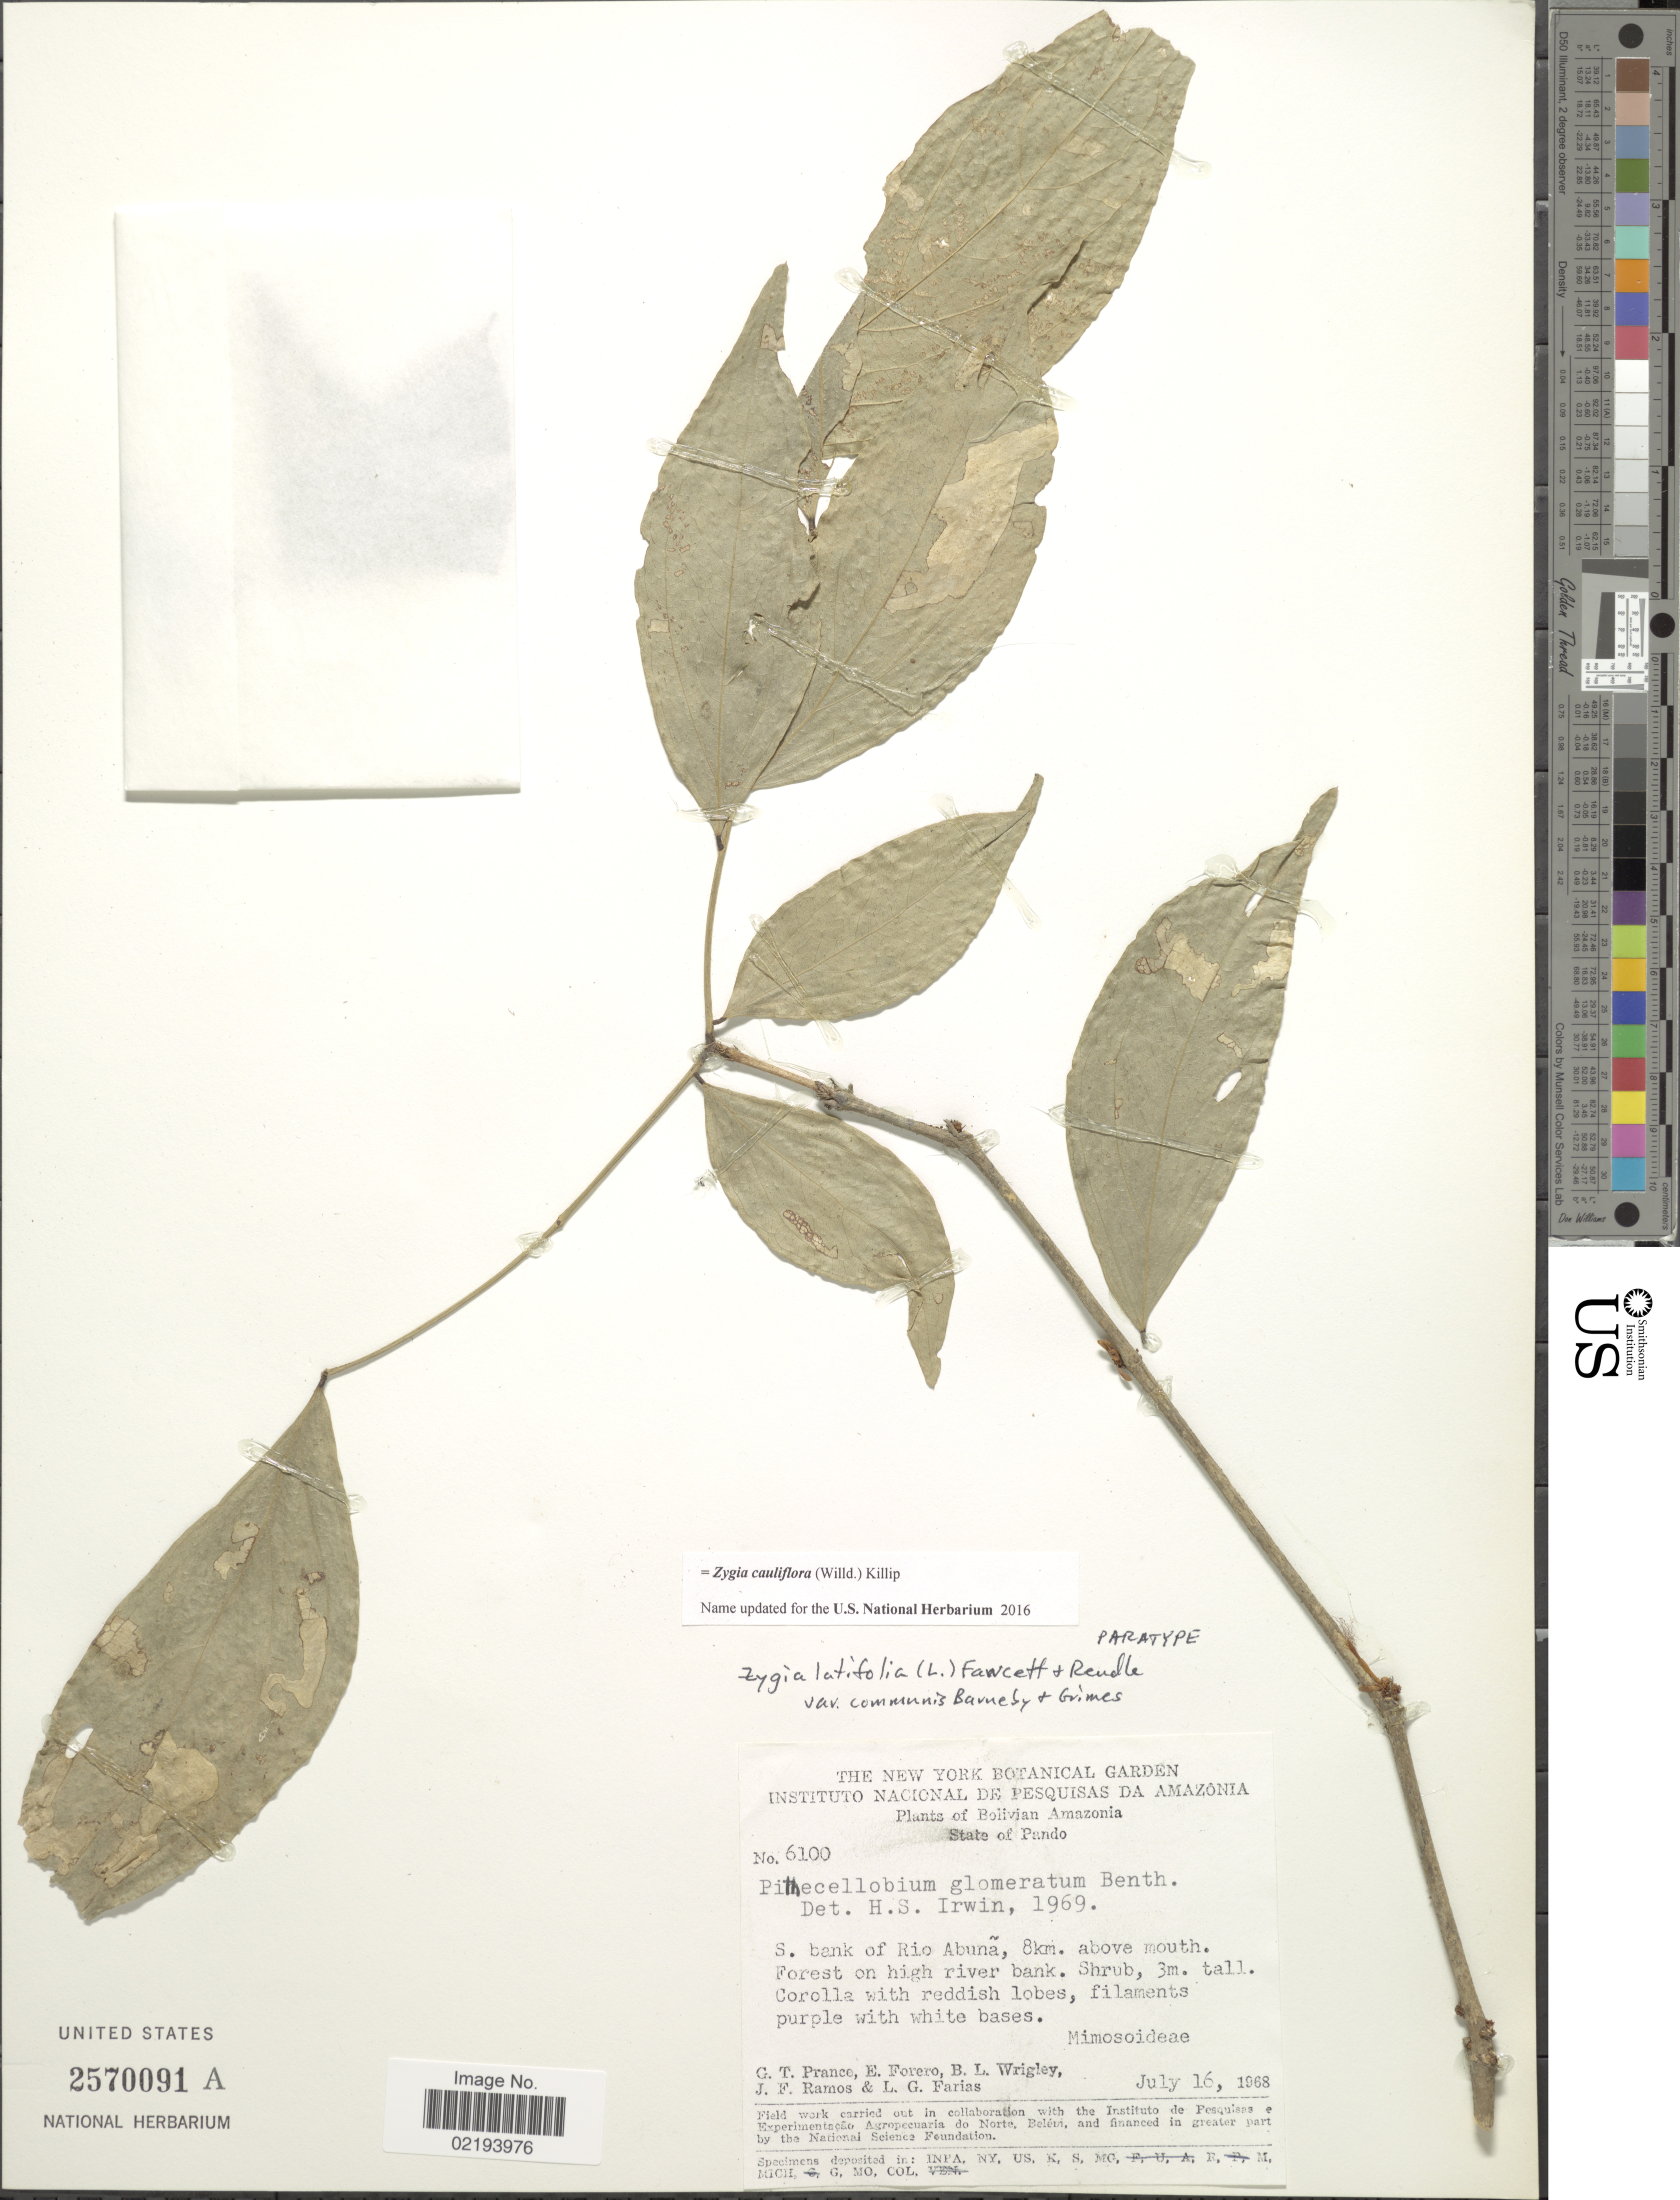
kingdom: Plantae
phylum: Tracheophyta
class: Magnoliopsida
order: Fabales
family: Fabaceae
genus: Zygia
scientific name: Zygia cauliflora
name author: (Willd.) Killip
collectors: G. T. Prance, E. Forero, B. L. Wrigley, J. F. Ramos & L. G. Farias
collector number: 6100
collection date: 1968-07-16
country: Bolivia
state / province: Pando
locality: Bolivia Amazonia, S. bank of Rio Abuña, 8km above mouth. Forest on high river bank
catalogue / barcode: US 2570091A